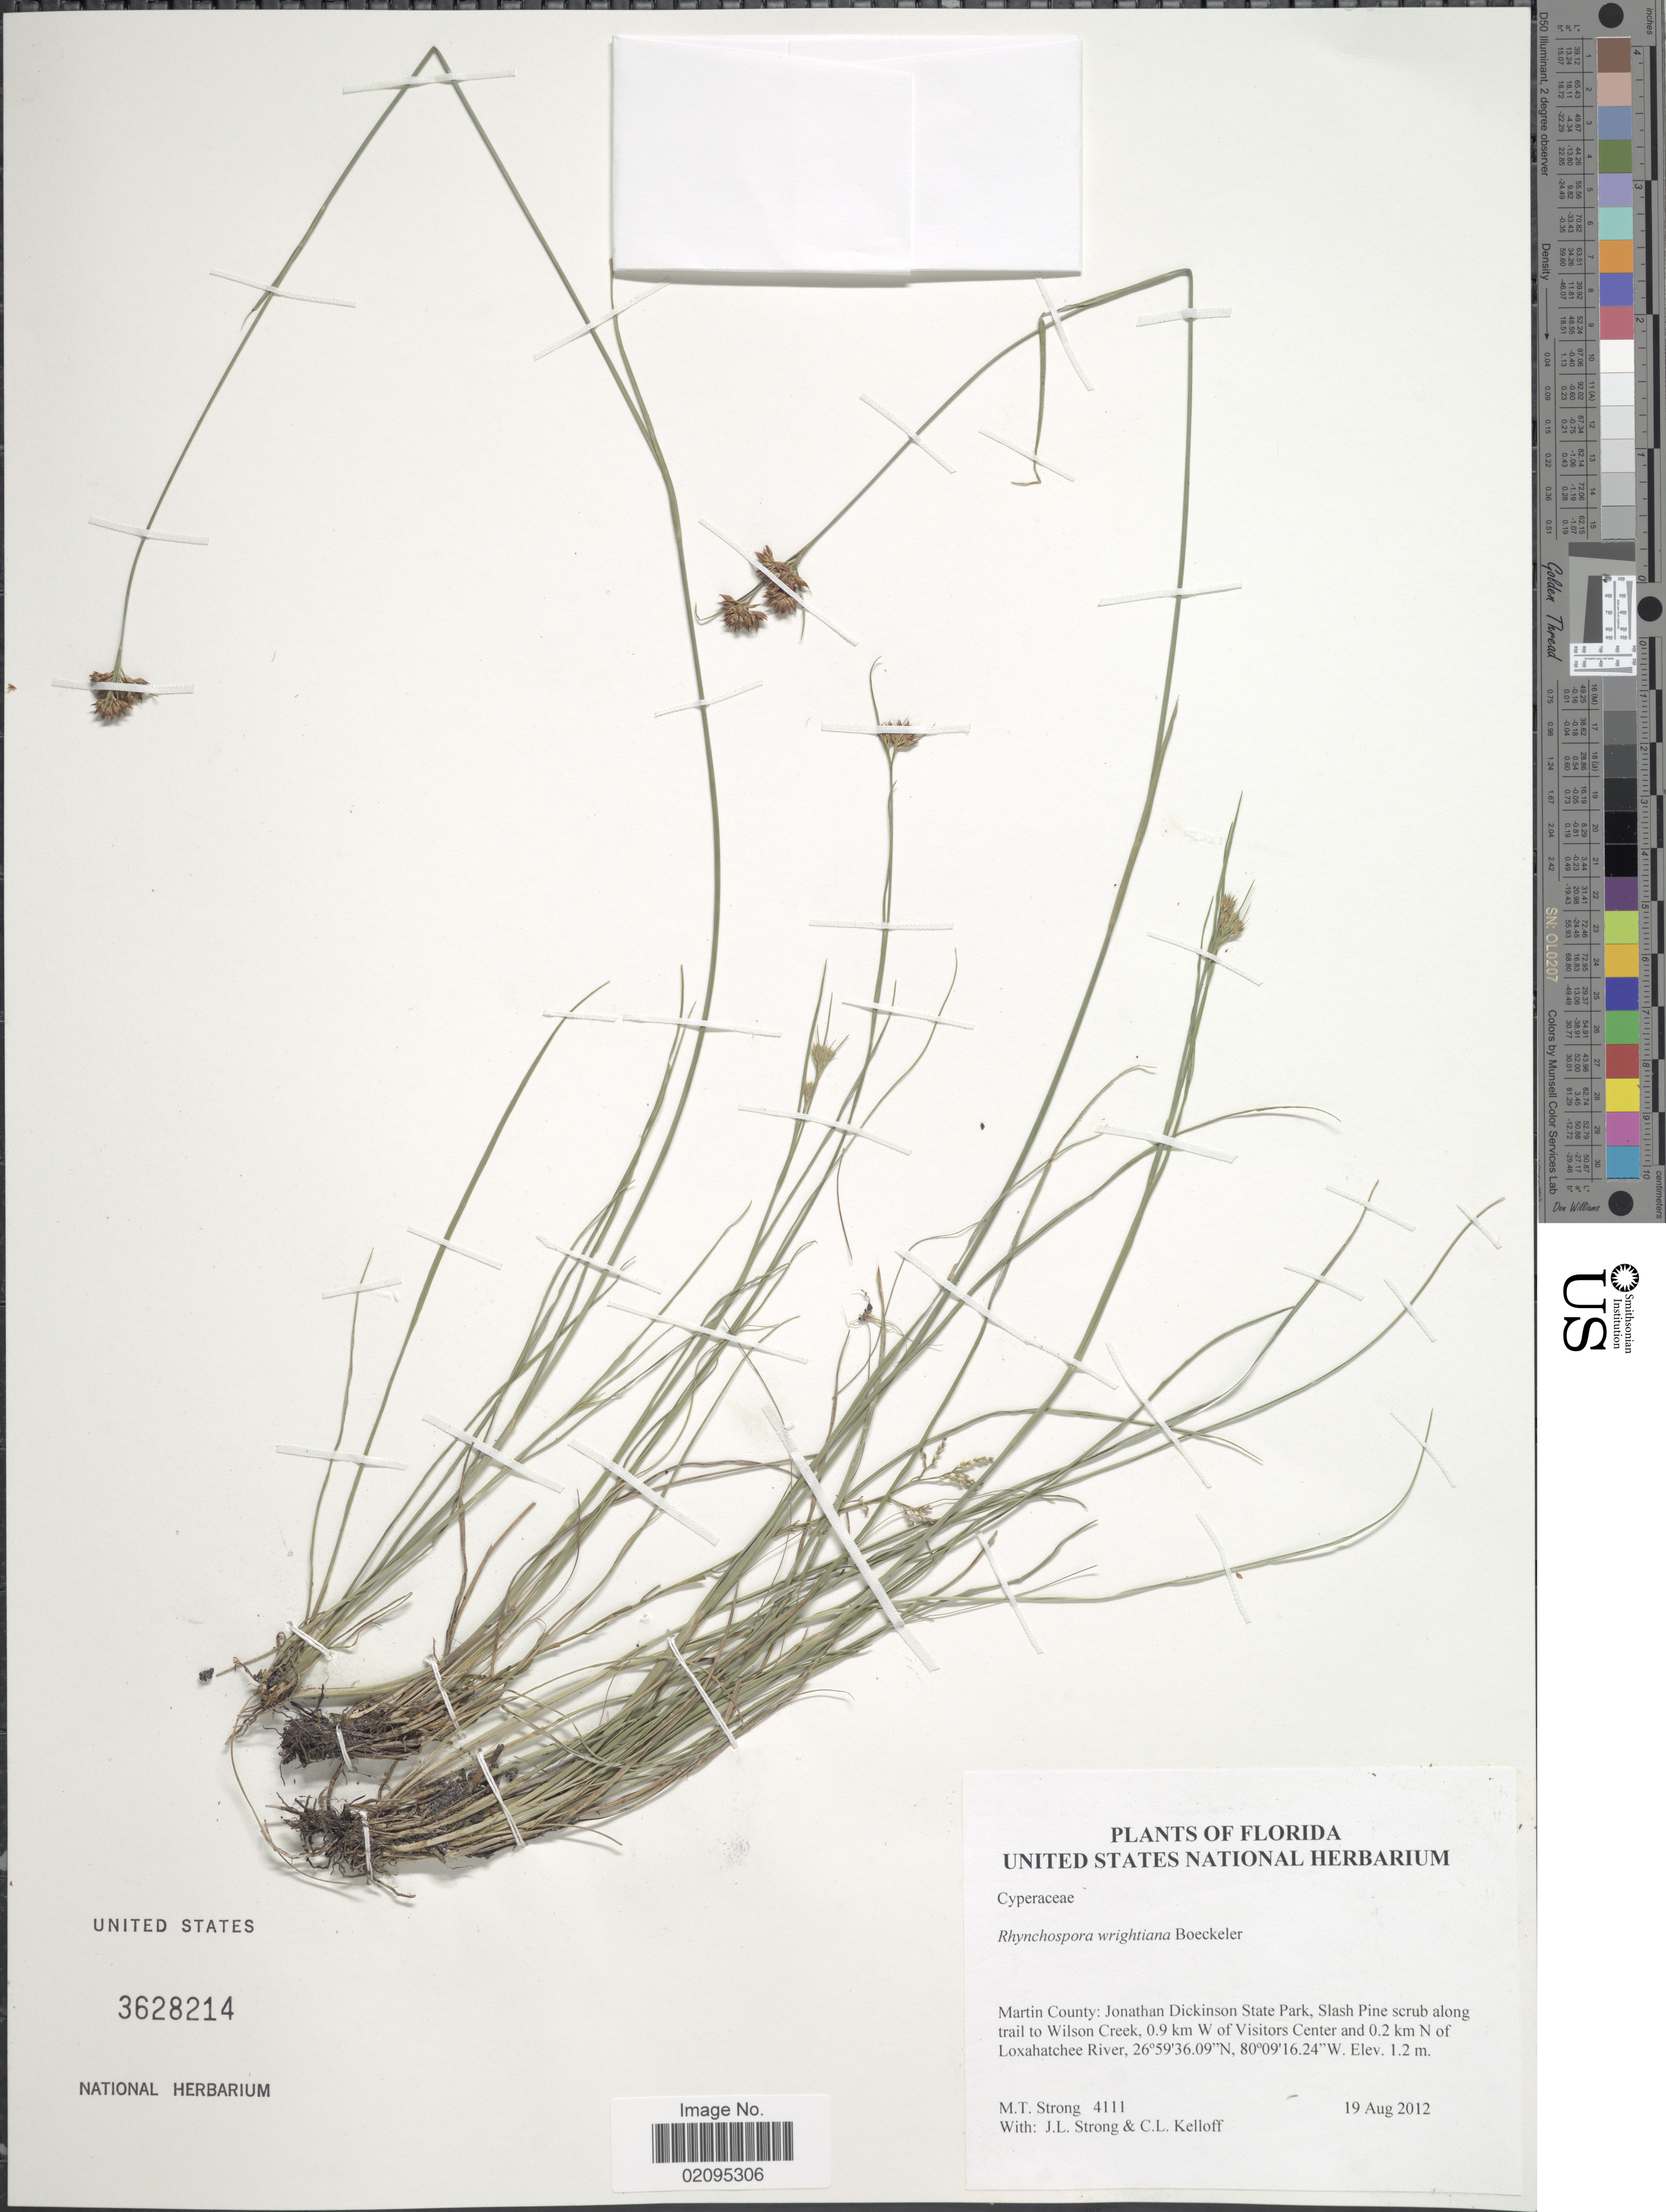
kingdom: Plantae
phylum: Tracheophyta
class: Liliopsida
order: Poales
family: Cyperaceae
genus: Rhynchospora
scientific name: Rhynchospora wrightiana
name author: Boeckeler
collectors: M. T. Strong, J. L. Strong & C. L. Kelloff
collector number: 4111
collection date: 2012-08-19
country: United States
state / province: Florida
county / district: Martin County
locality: Jonathan Dickinson State Park, Slash Pine scrub along trail to Wilson Creek, 0.9 km W of Visitors Center and 0.2 km N of Loxahatchee River.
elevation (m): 12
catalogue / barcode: US 3628214